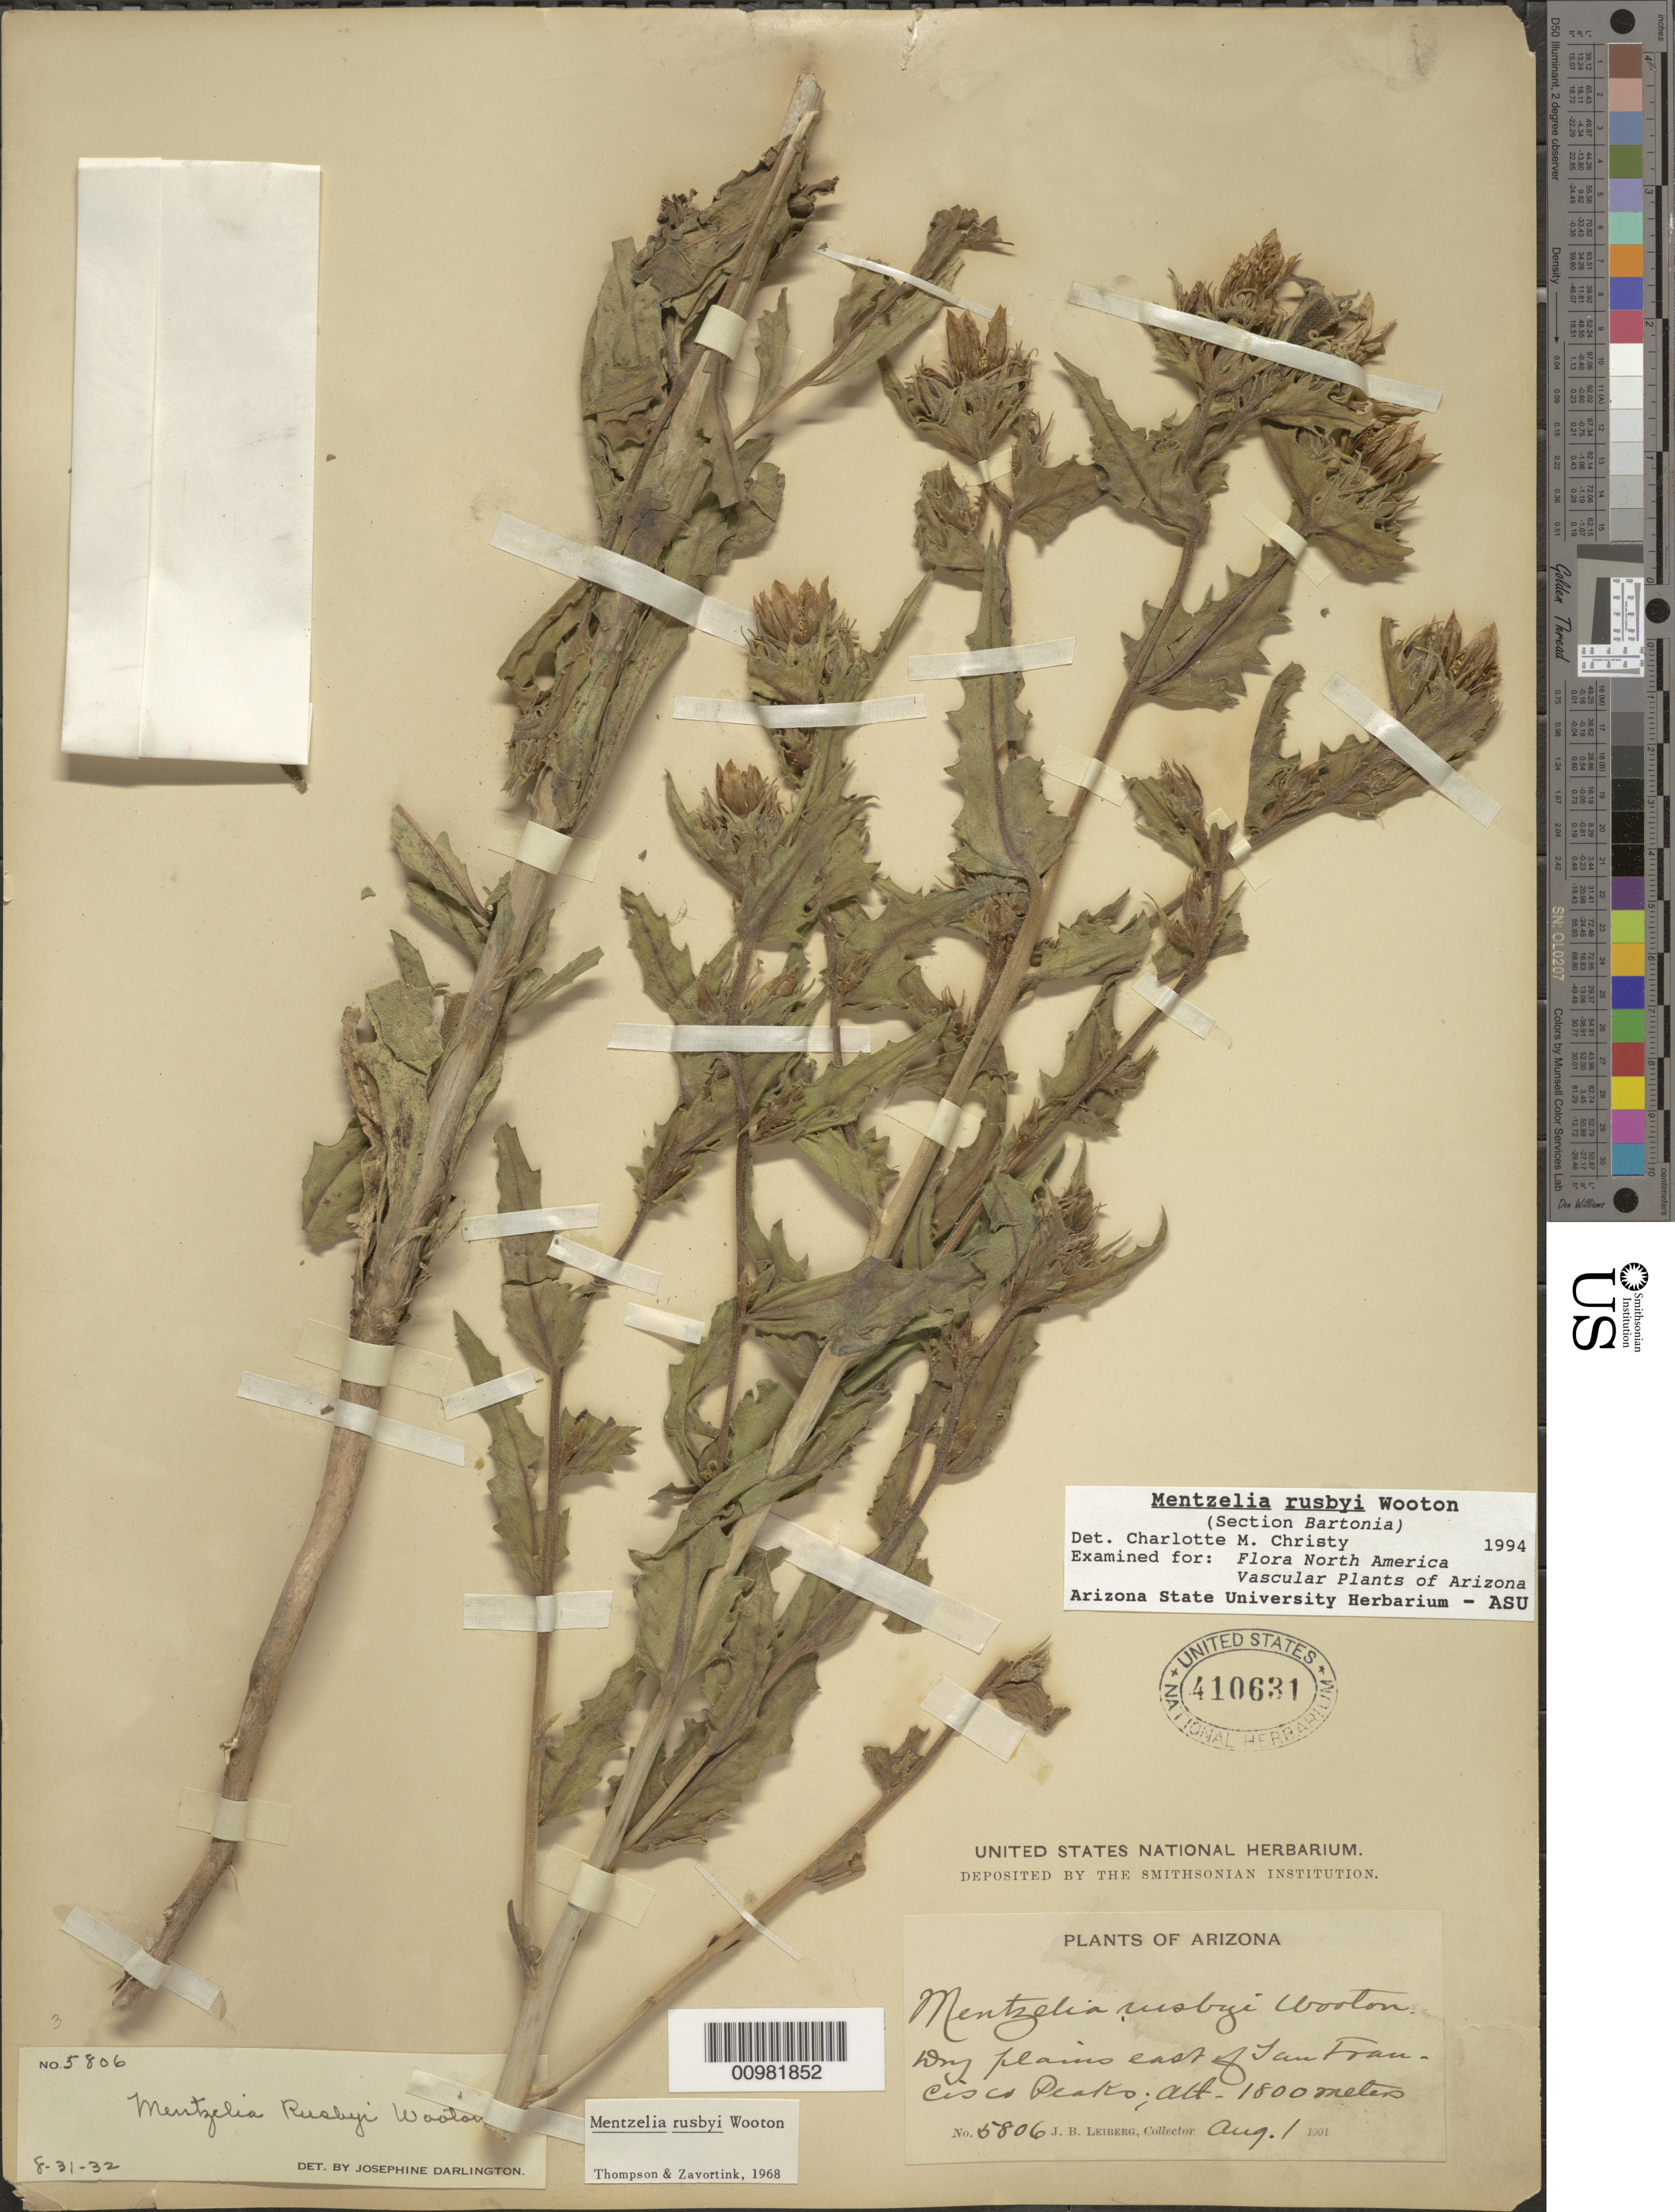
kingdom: Plantae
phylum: Tracheophyta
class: Magnoliopsida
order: Cornales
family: Loasaceae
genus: Mentzelia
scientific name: Mentzelia rusbyi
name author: Wooton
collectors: J. Leiberg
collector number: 5806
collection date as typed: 01 Aug 1901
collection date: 1901-08-01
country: United States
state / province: Arizona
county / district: Coconino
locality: Dry Plains E. of San Francisco Peaks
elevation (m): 1800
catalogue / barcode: US 410631